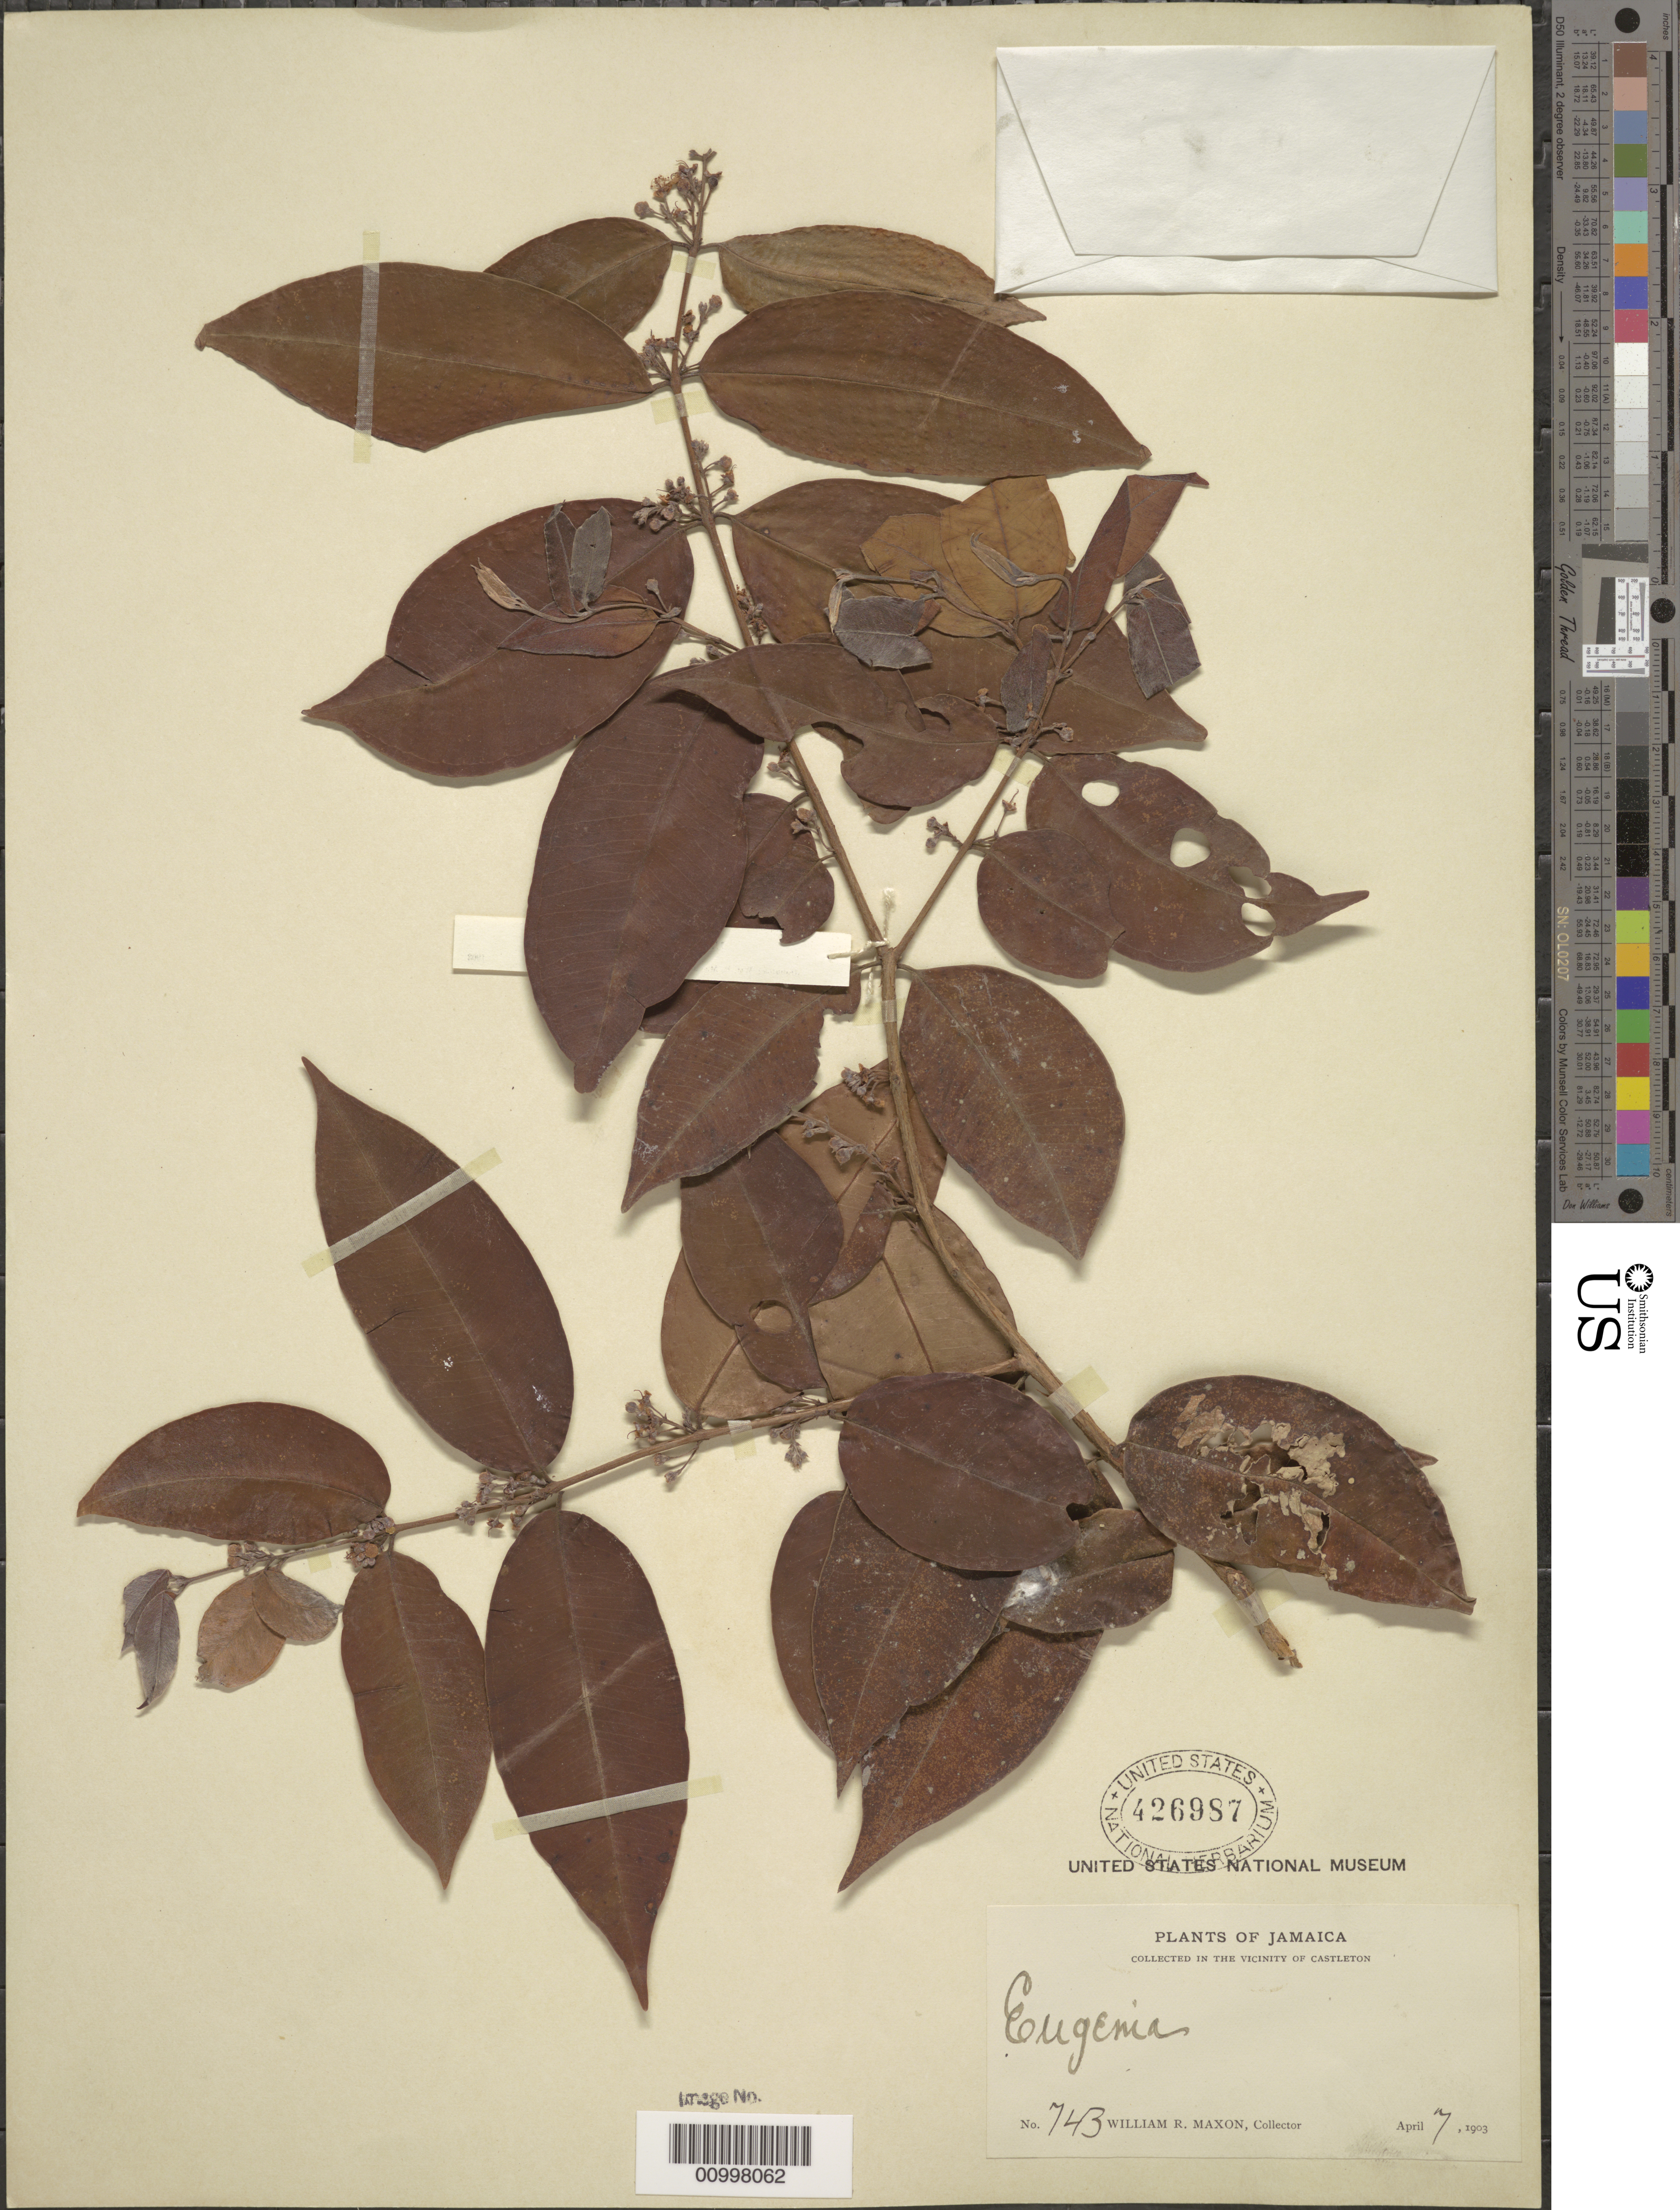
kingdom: Plantae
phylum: Tracheophyta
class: Magnoliopsida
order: Myrtales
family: Myrtaceae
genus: Eugenia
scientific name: Eugenia sp.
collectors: W. R. Maxon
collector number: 743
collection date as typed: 07 Apr 1903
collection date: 1903-04-07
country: Jamaica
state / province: Saint Mary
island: Jamaica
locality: Vicinity of Castleton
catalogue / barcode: US 426987